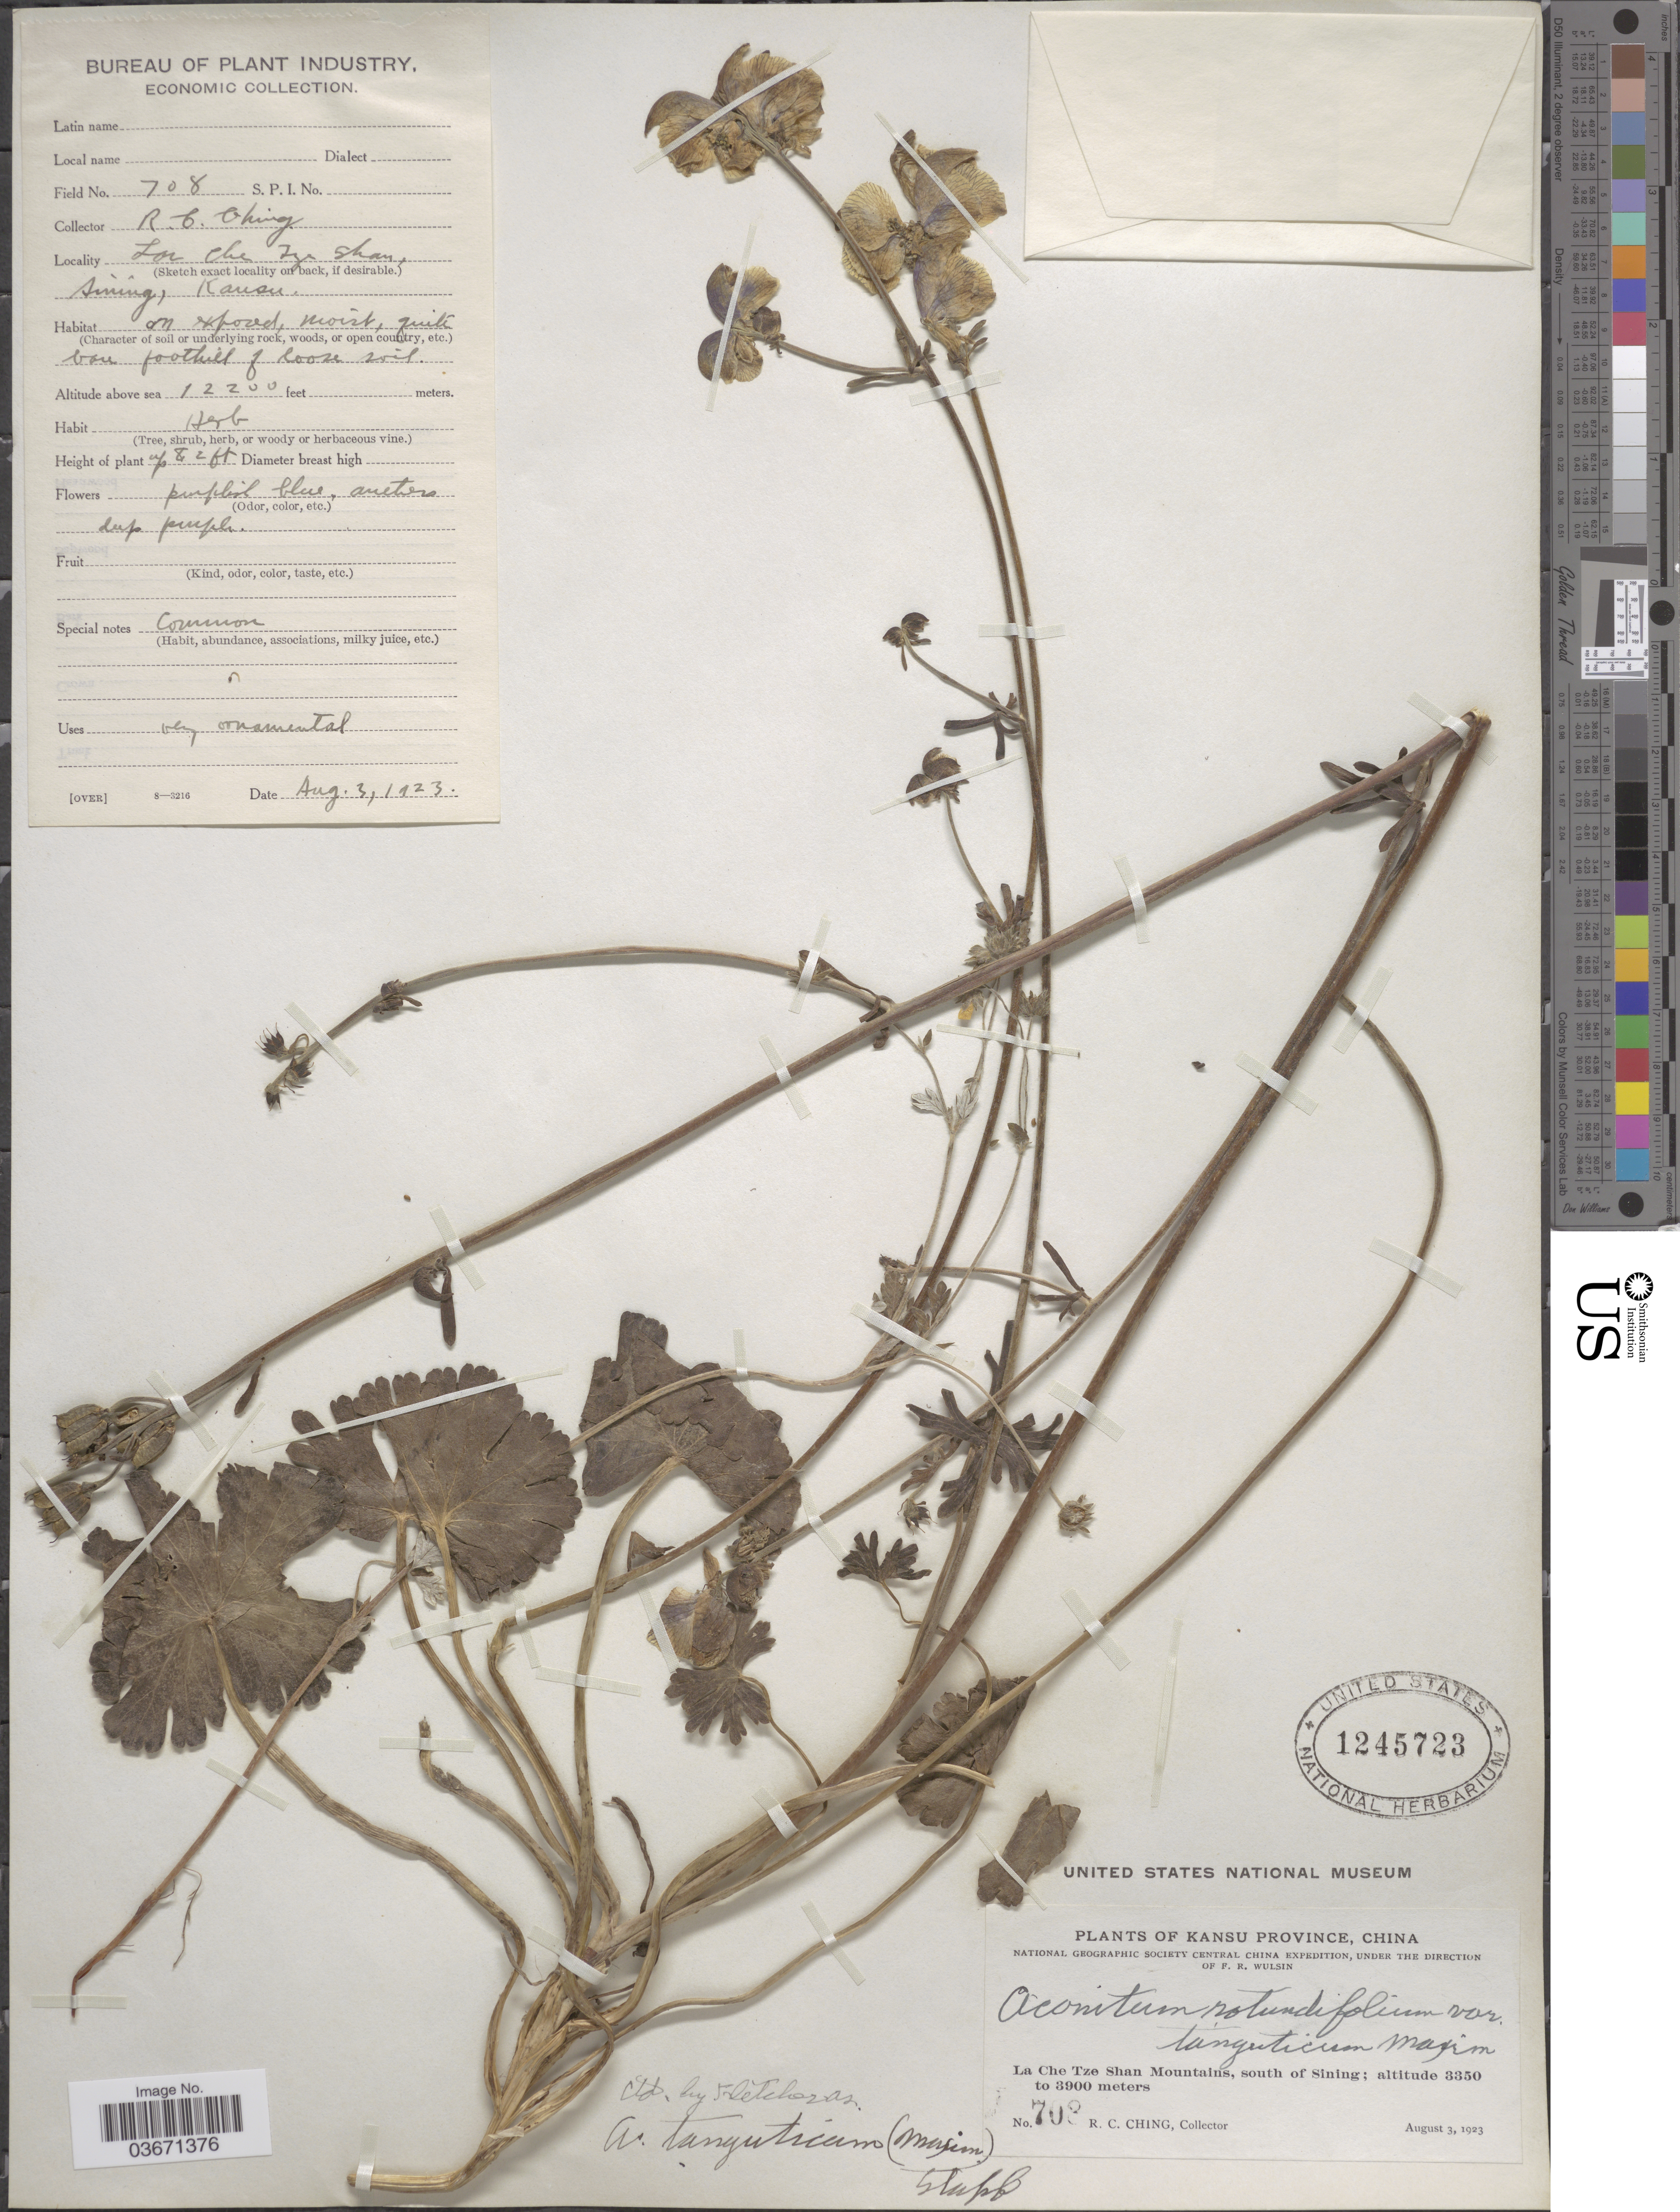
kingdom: Plantae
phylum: Tracheophyta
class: Magnoliopsida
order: Ranunculales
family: Ranunculaceae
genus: Aconitum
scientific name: Aconitum tanguticum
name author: (Maxim.) Stapf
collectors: R. C. Ching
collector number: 708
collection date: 1923-08-03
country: China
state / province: Gansu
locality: Kansu Province. La Che Tze Shan Mountains, south of Sining.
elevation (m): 3719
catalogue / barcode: US 1245723